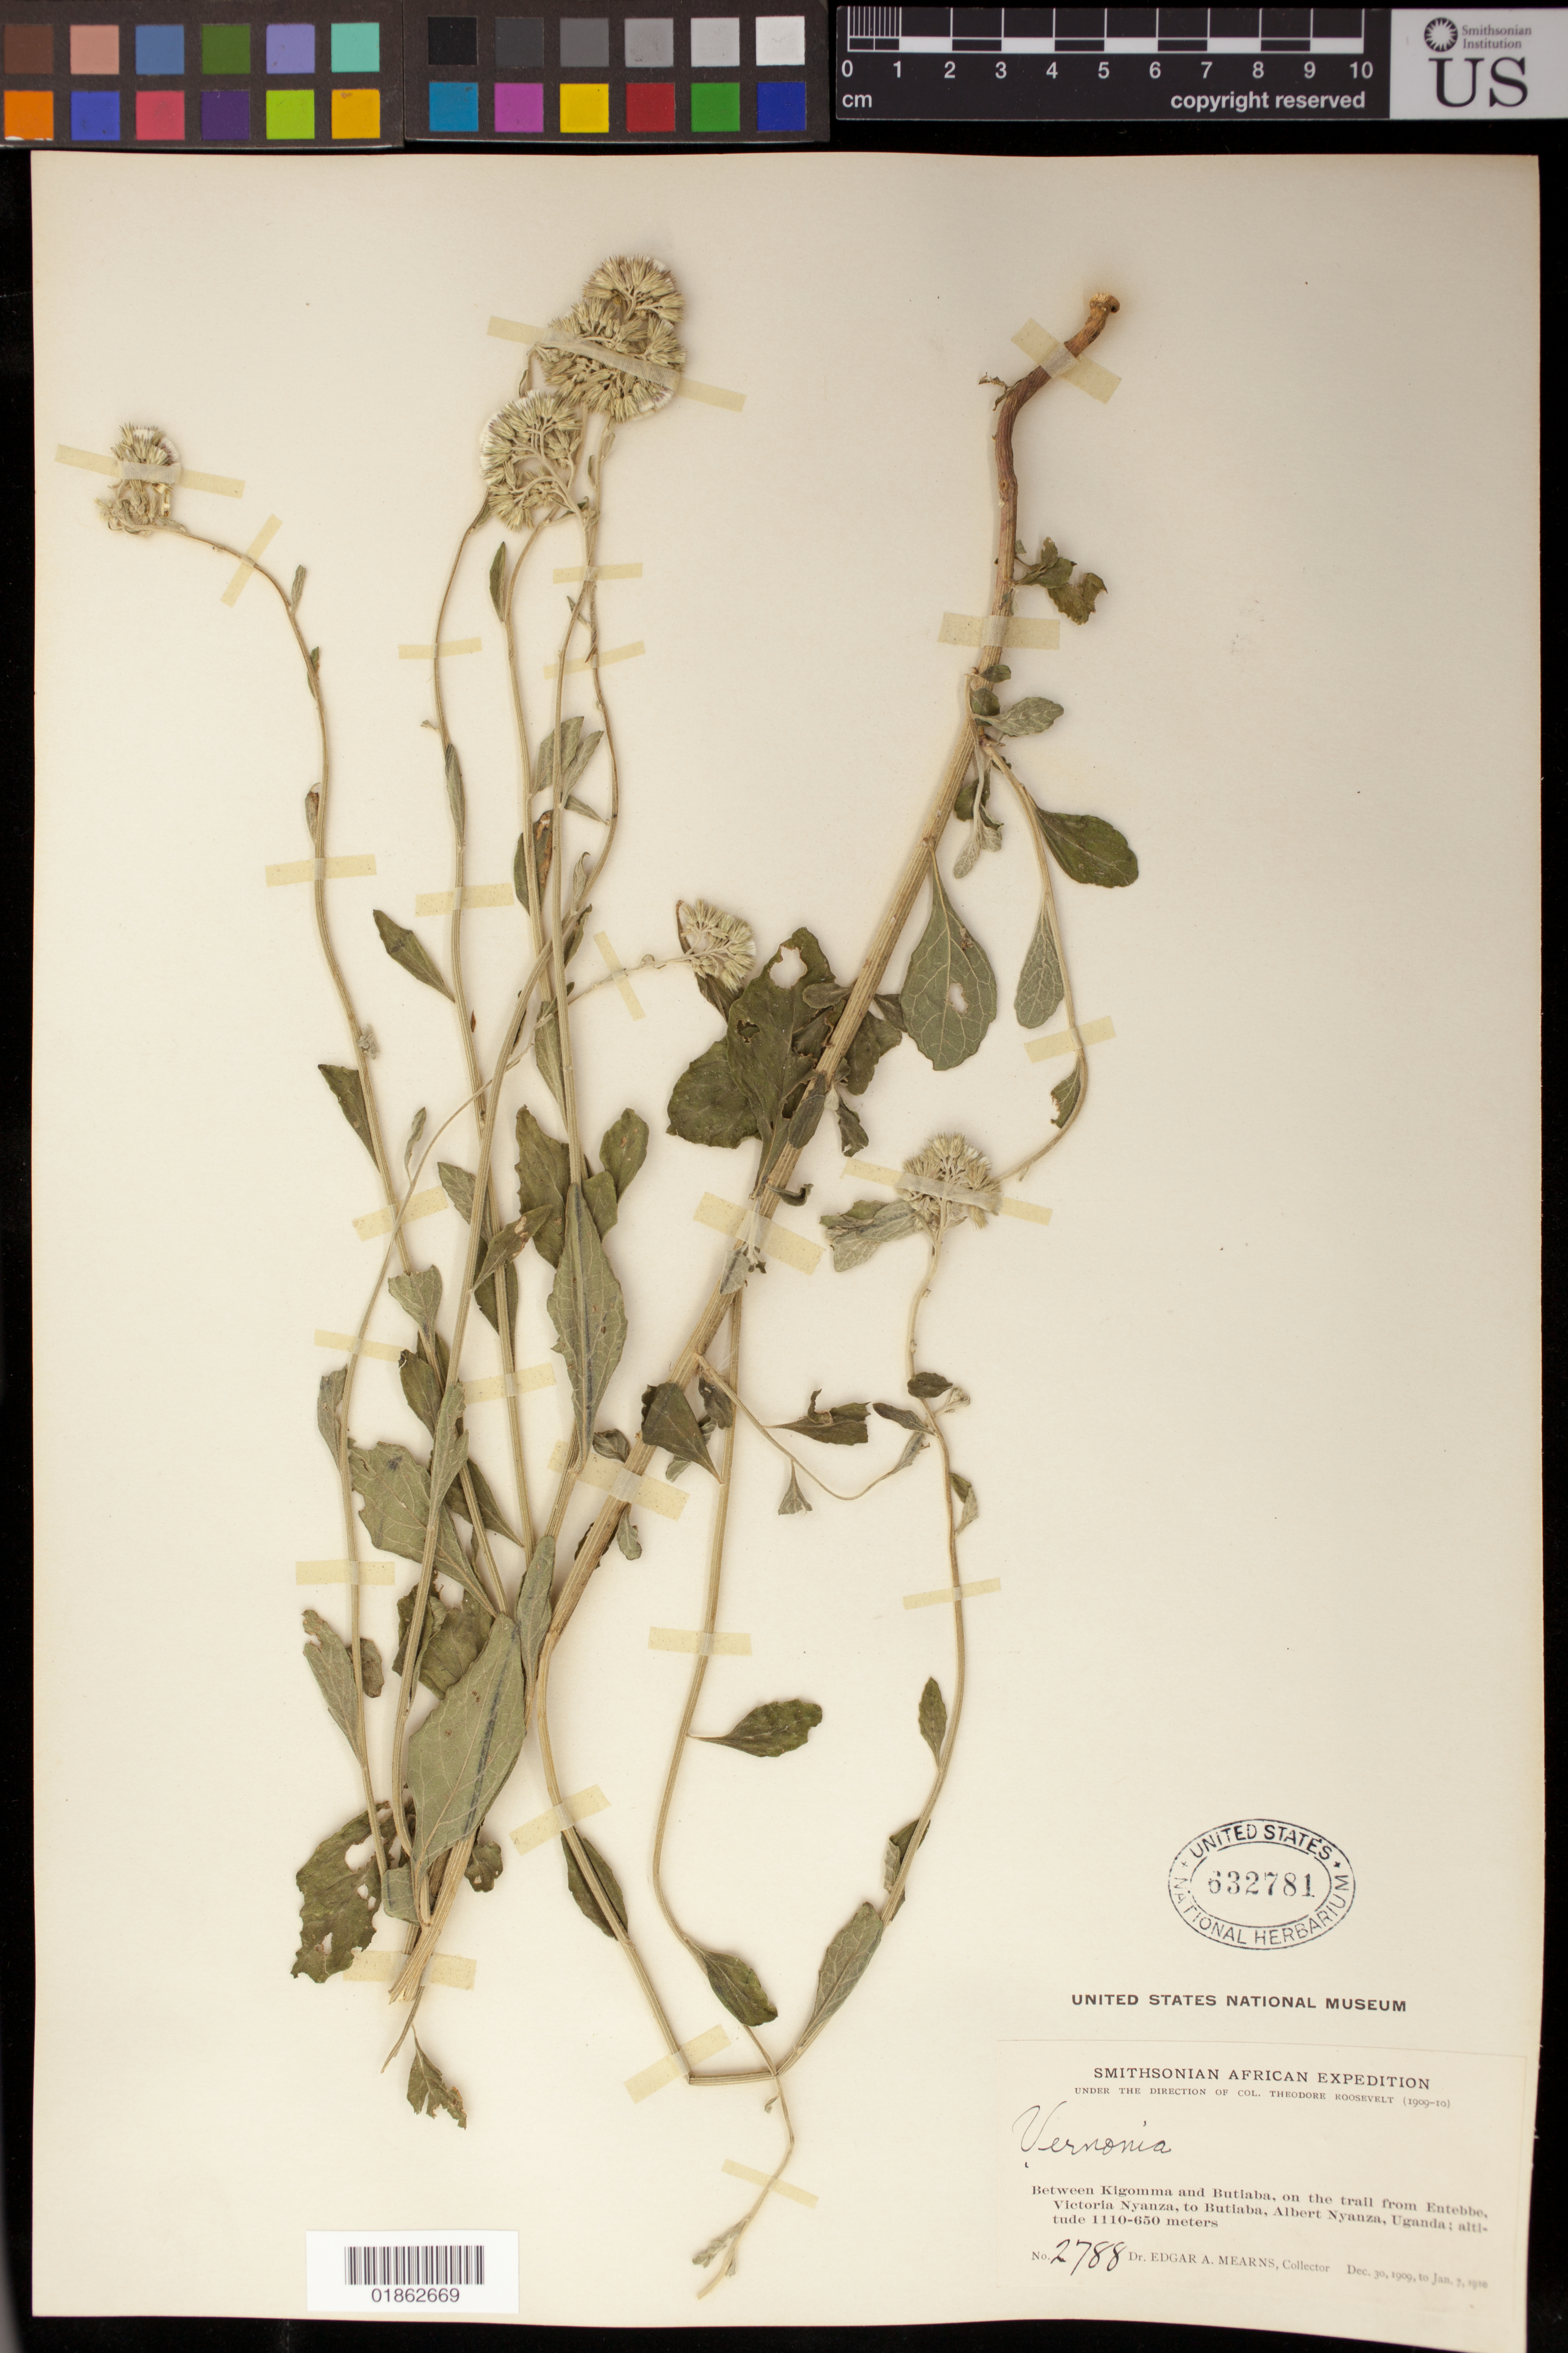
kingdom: Plantae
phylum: Tracheophyta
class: Magnoliopsida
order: Asterales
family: Asteraceae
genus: Vernonia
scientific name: Vernonia sp.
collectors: E. A. Mearns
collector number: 2788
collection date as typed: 30 Dec 1909 to 07 Jan 1909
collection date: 1909-12-30/1910-01-07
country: Uganda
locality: Between Kigoma and Butiaba on the trail from Entebbe, Victoria Nyanza to Butiaba, Albert Nyanza, Uganda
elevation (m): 1110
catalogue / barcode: US 632781